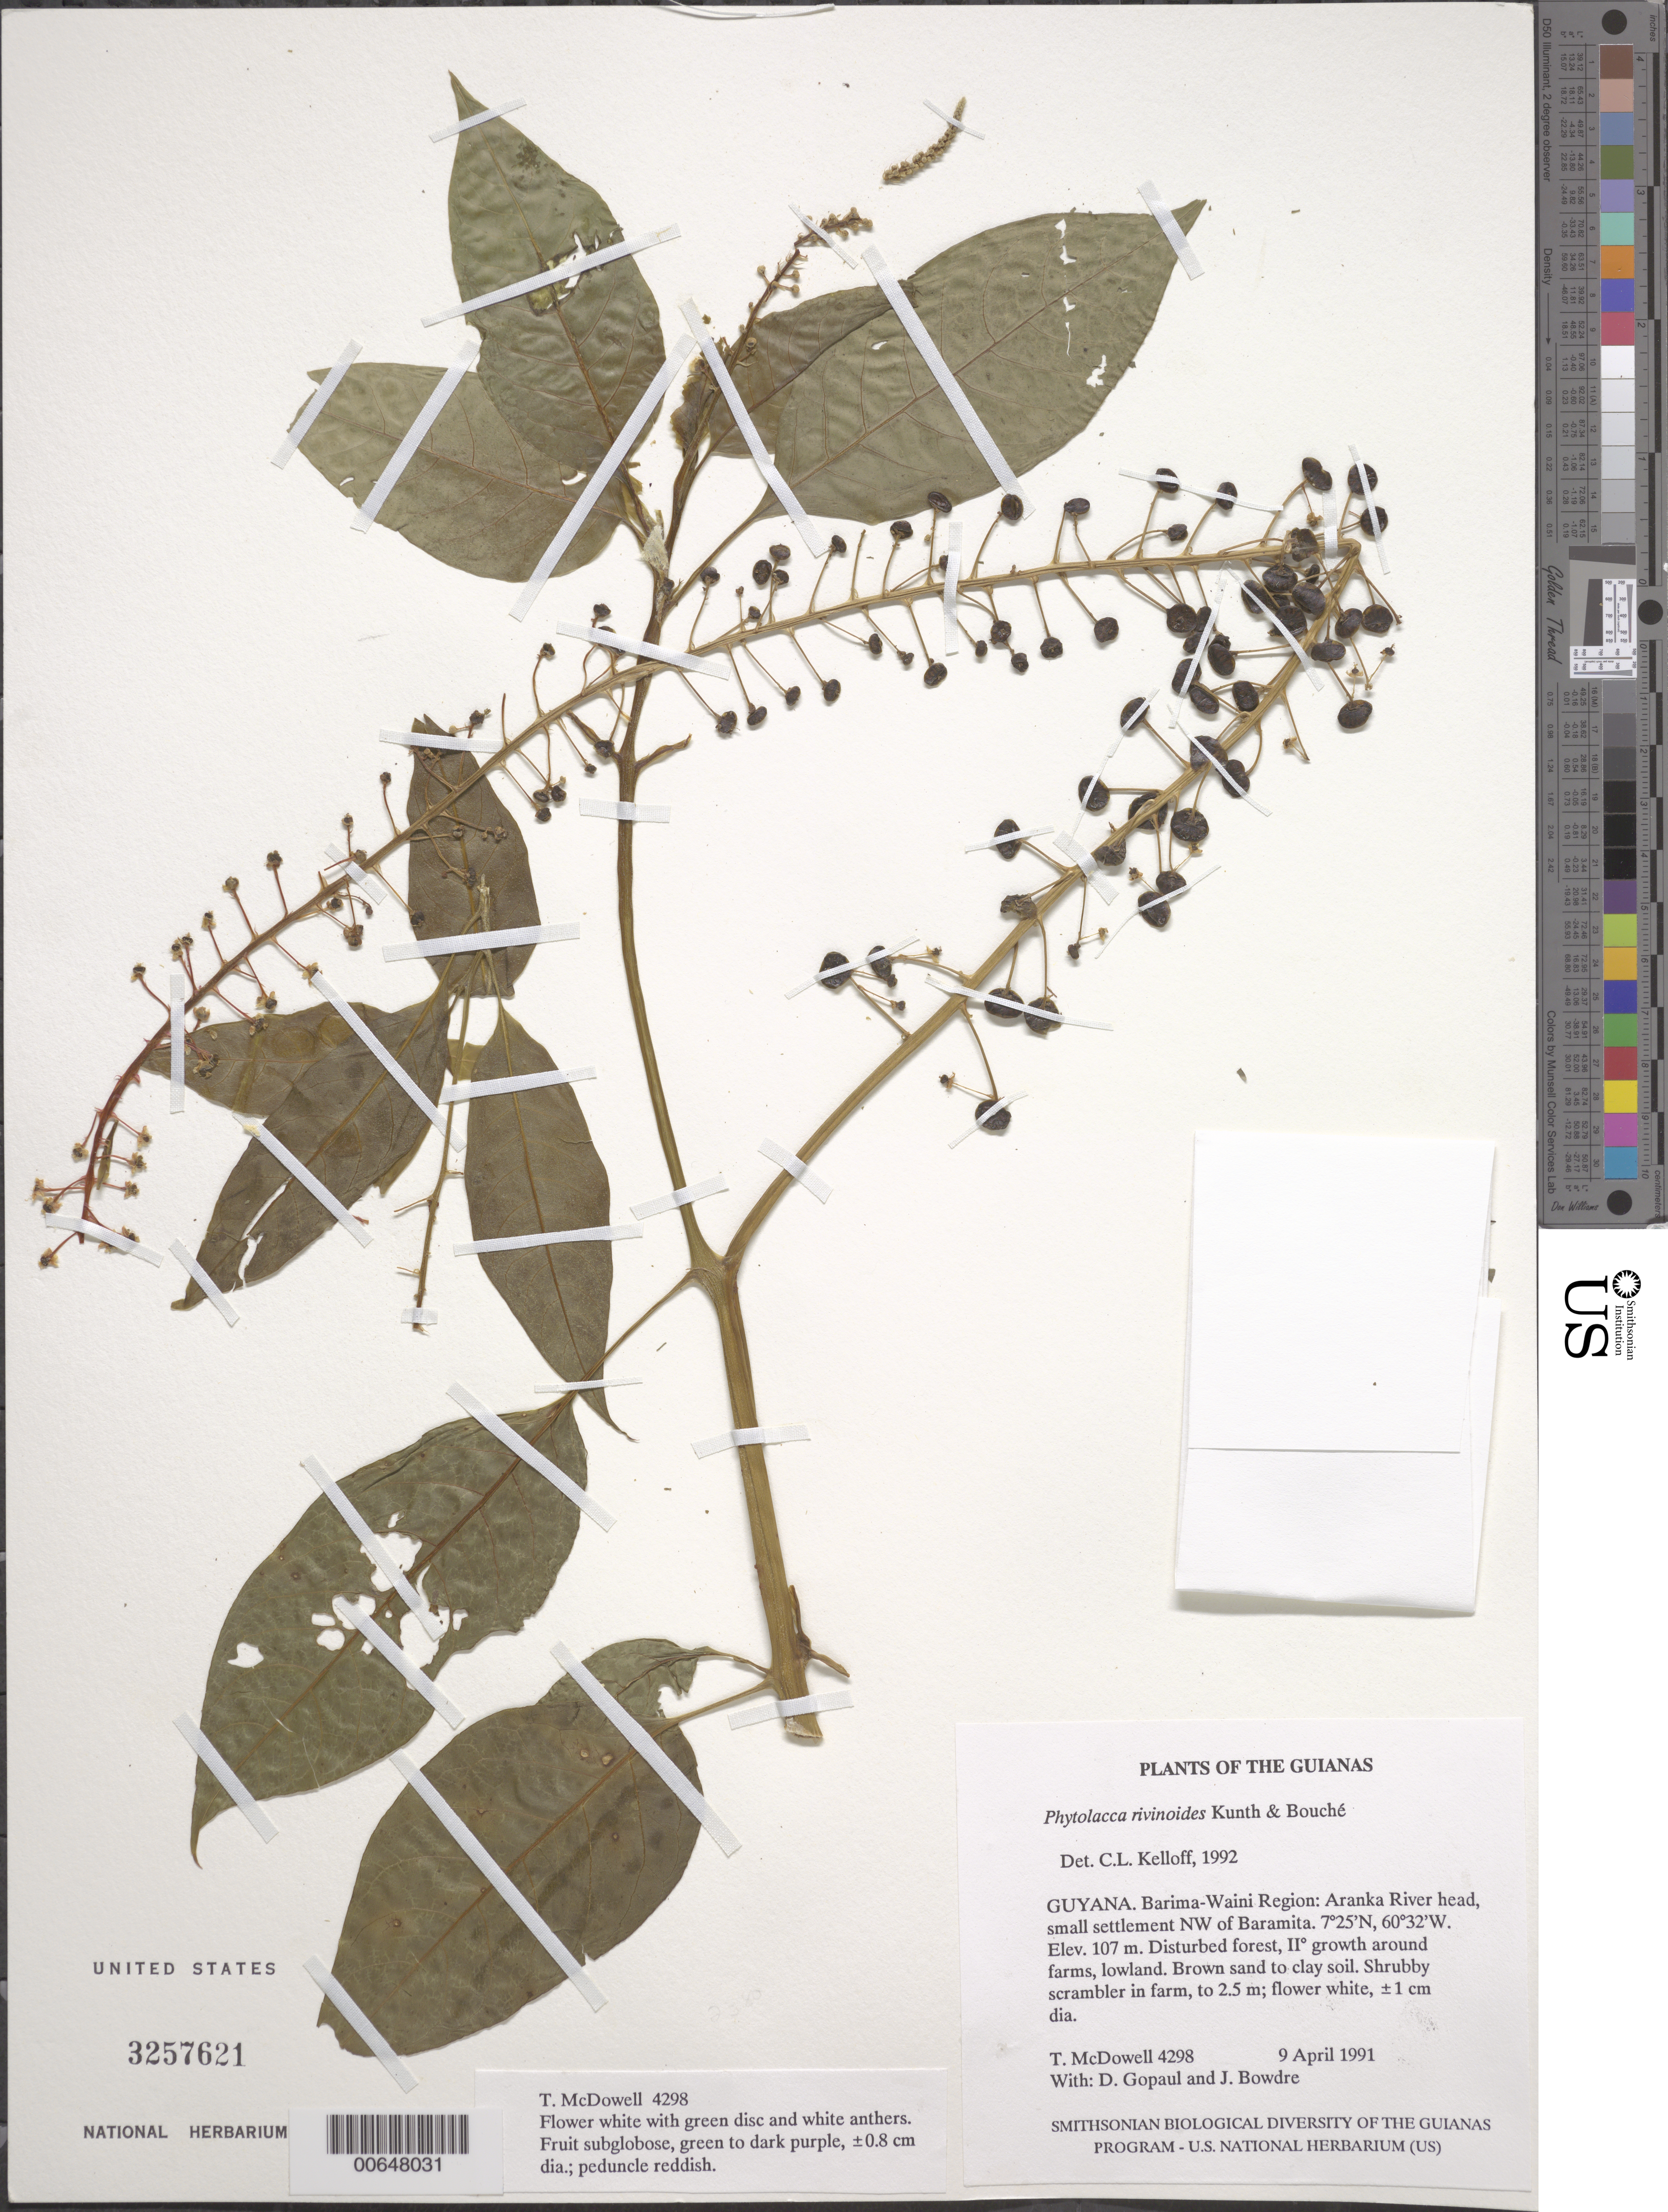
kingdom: Plantae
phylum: Tracheophyta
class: Magnoliopsida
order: Caryophyllales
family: Phytolaccaceae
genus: Phytolacca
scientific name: Phytolacca rivinoides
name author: Kunth & C.D. Bouché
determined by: Kelloff, Carol L., (US), Smithsonian Institution - National Museum of Natural History (UNITED STATES)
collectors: T. McDowell, D. Gopaul & J. Bowdre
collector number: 4298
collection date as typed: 9 April 1991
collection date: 1991-04-09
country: Guyana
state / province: Barima-Waini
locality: Aranka River head, small settlement NW of Baramita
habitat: Disturbed forest, secondary growth around farms, lowland. Brown sand to clay soil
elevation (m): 107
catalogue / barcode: US 3257631